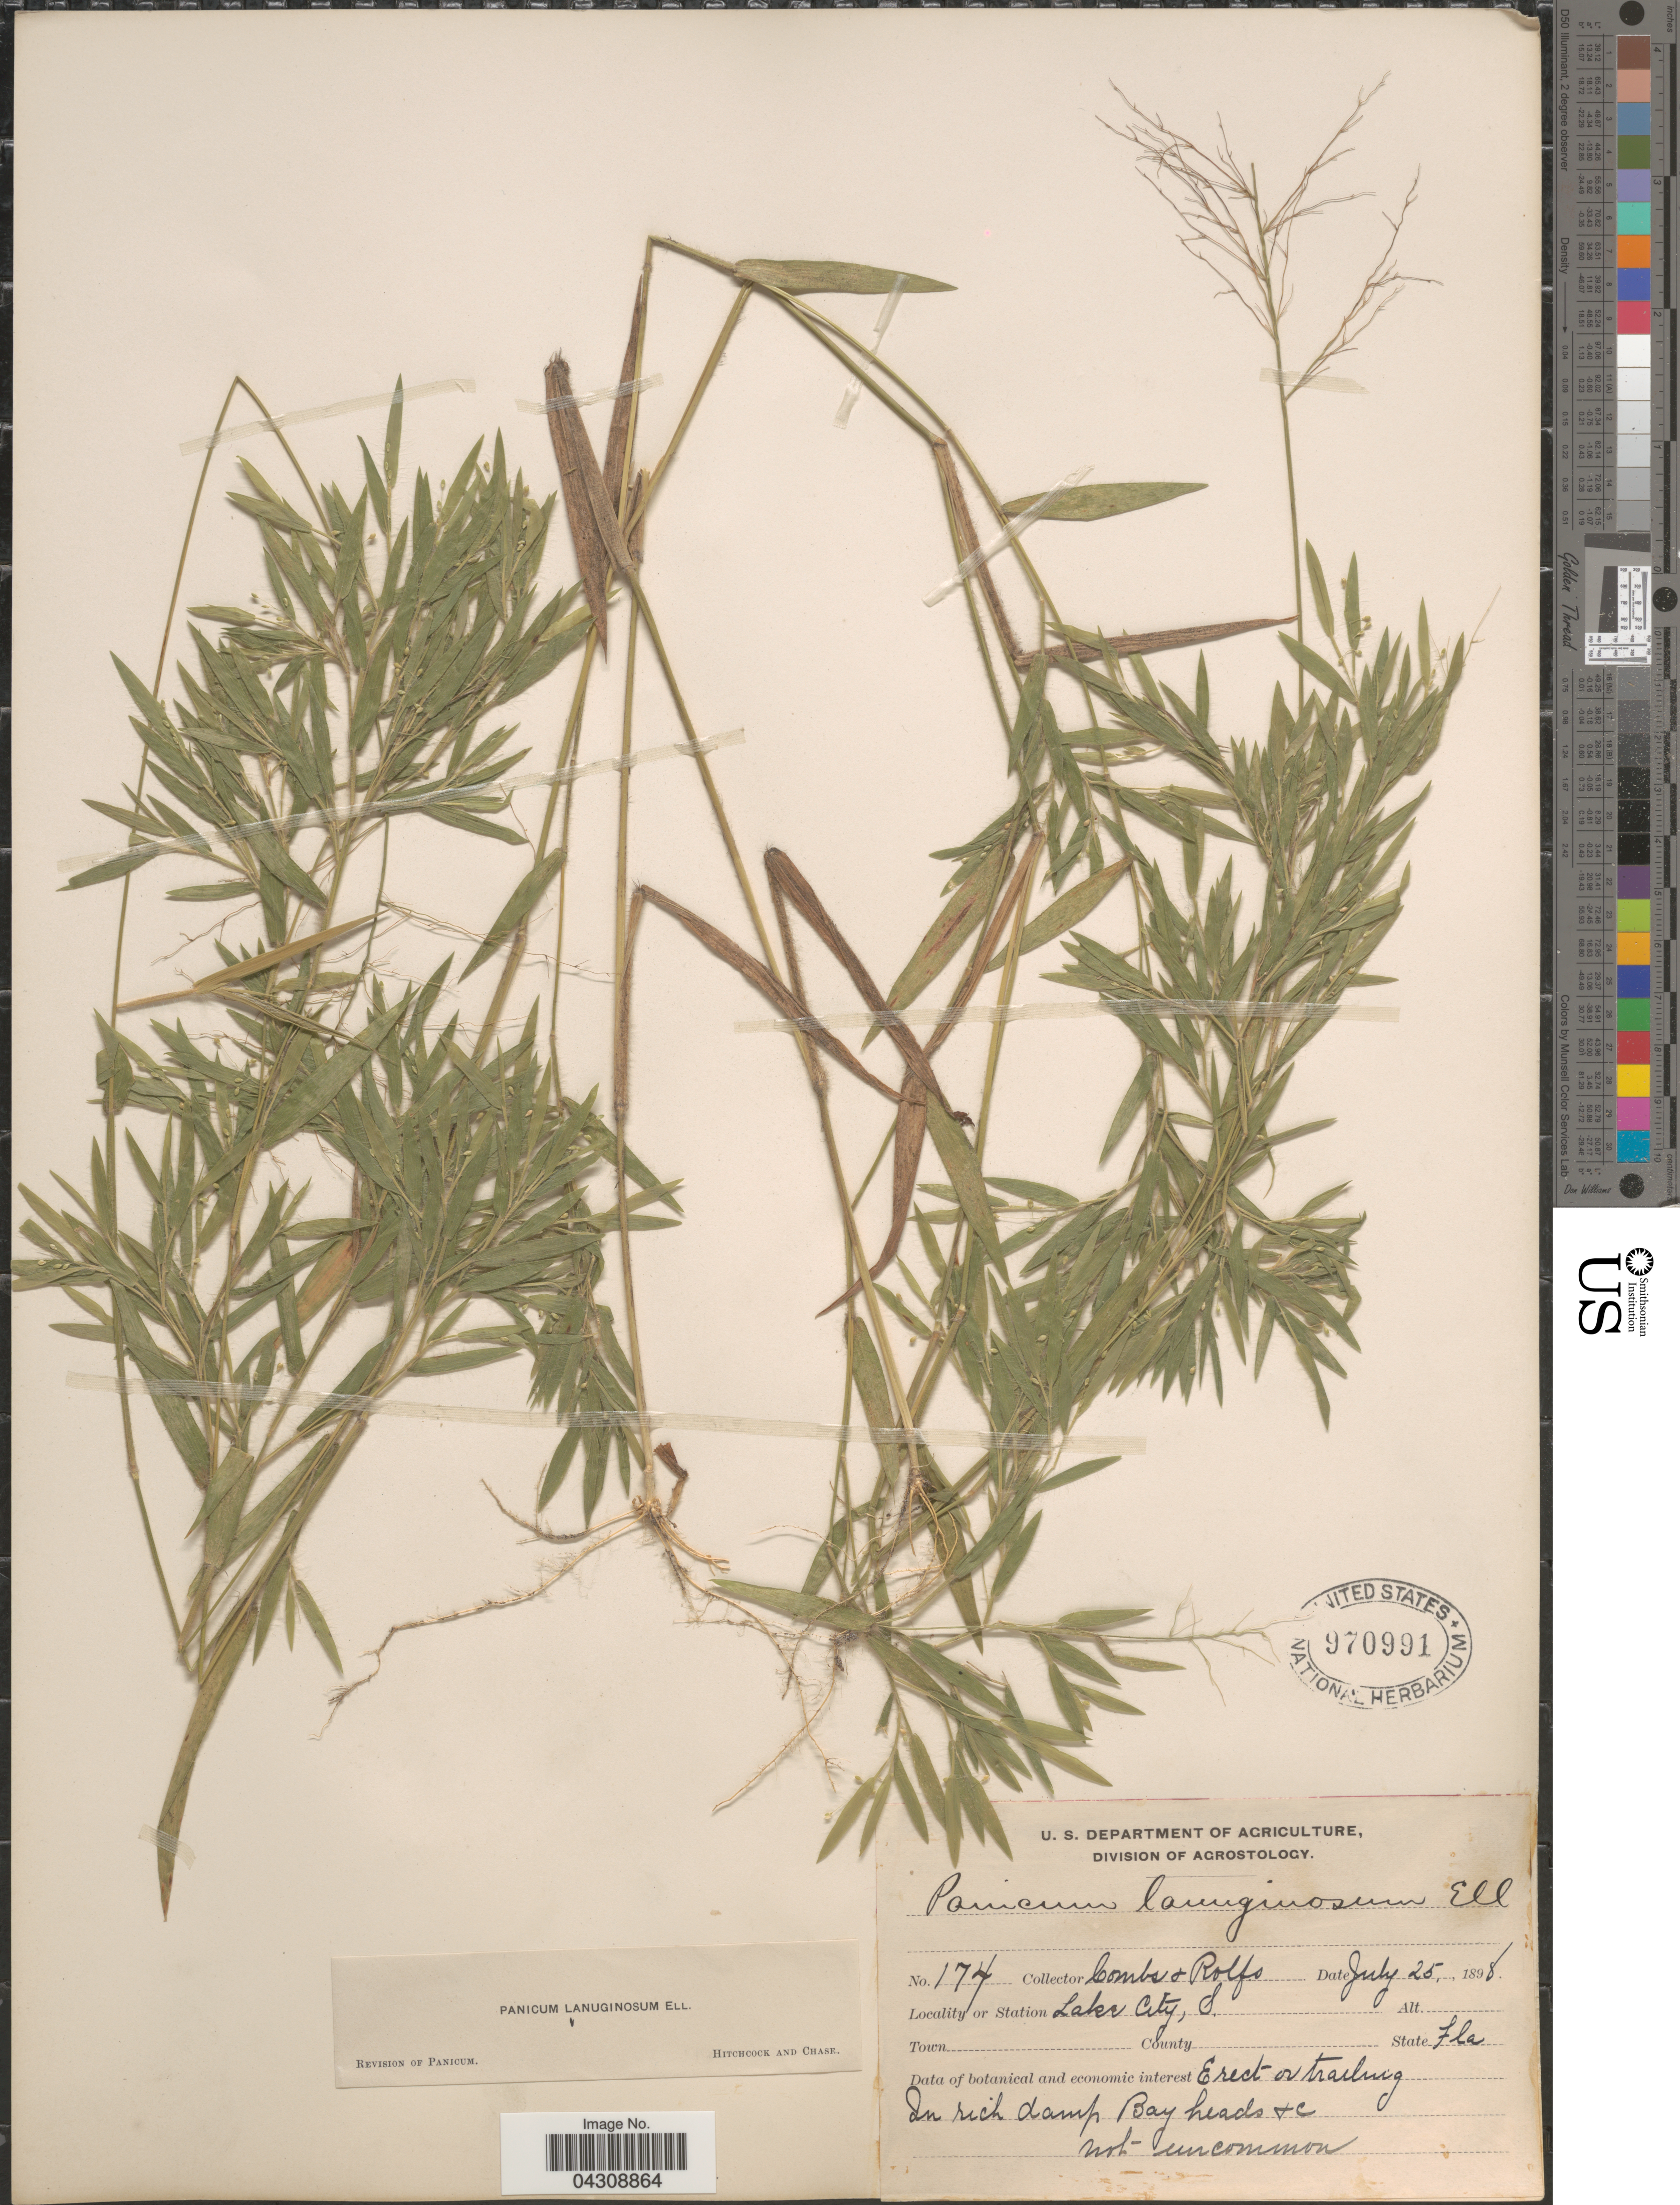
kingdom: Plantae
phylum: Tracheophyta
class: Liliopsida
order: Poales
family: Poaceae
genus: Dichanthelium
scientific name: Dichanthelium acuminatum var. acuminatum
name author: (Sw.) Gould & C.A. Clark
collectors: -. Combs & Rolfs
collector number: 174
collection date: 1898-07-25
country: United States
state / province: Florida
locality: Lake City, S. In rich damp Bay heads.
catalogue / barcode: US 970991